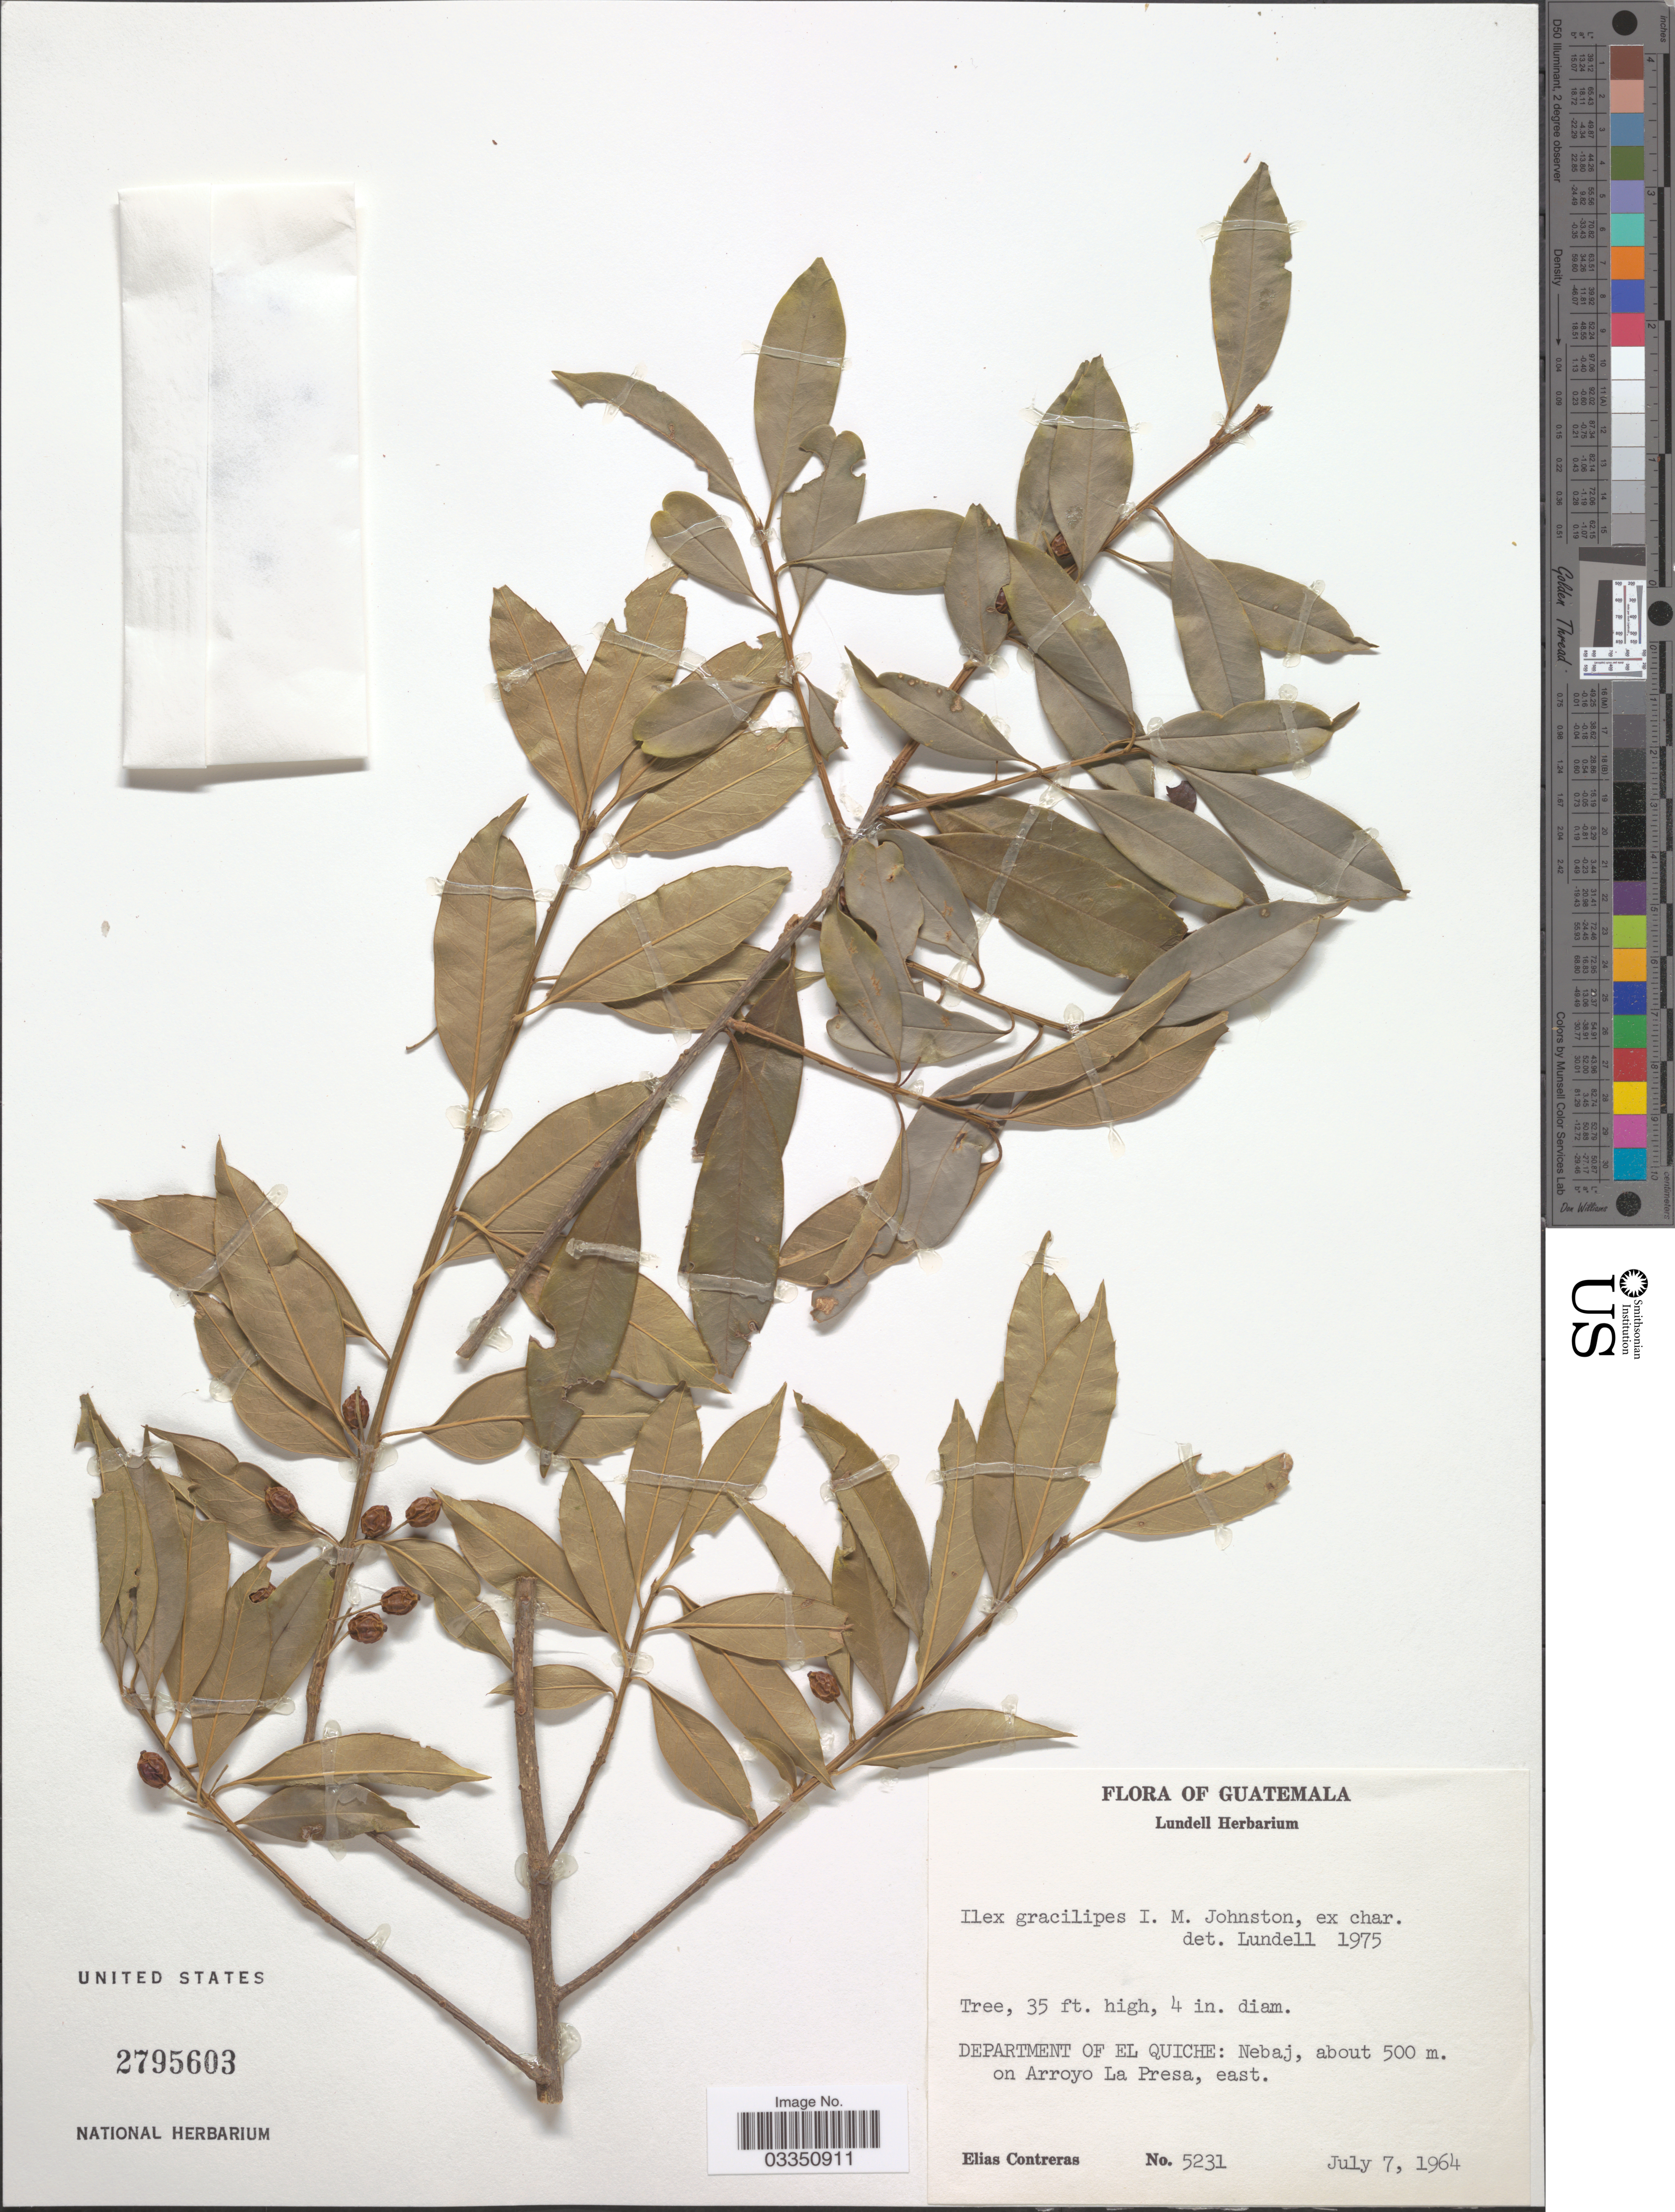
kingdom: Plantae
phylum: Tracheophyta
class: Magnoliopsida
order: Aquifoliales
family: Aquifoliaceae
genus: Ilex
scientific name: Ilex gracilipes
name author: I.M. Johnst.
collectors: E. Contreras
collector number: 5231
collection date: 1964-07-07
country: Guatemala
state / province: El Quiché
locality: Department of El Quiche: Nebaj, about 500 m. on Arroyo La Presa, east.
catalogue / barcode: US 2795603